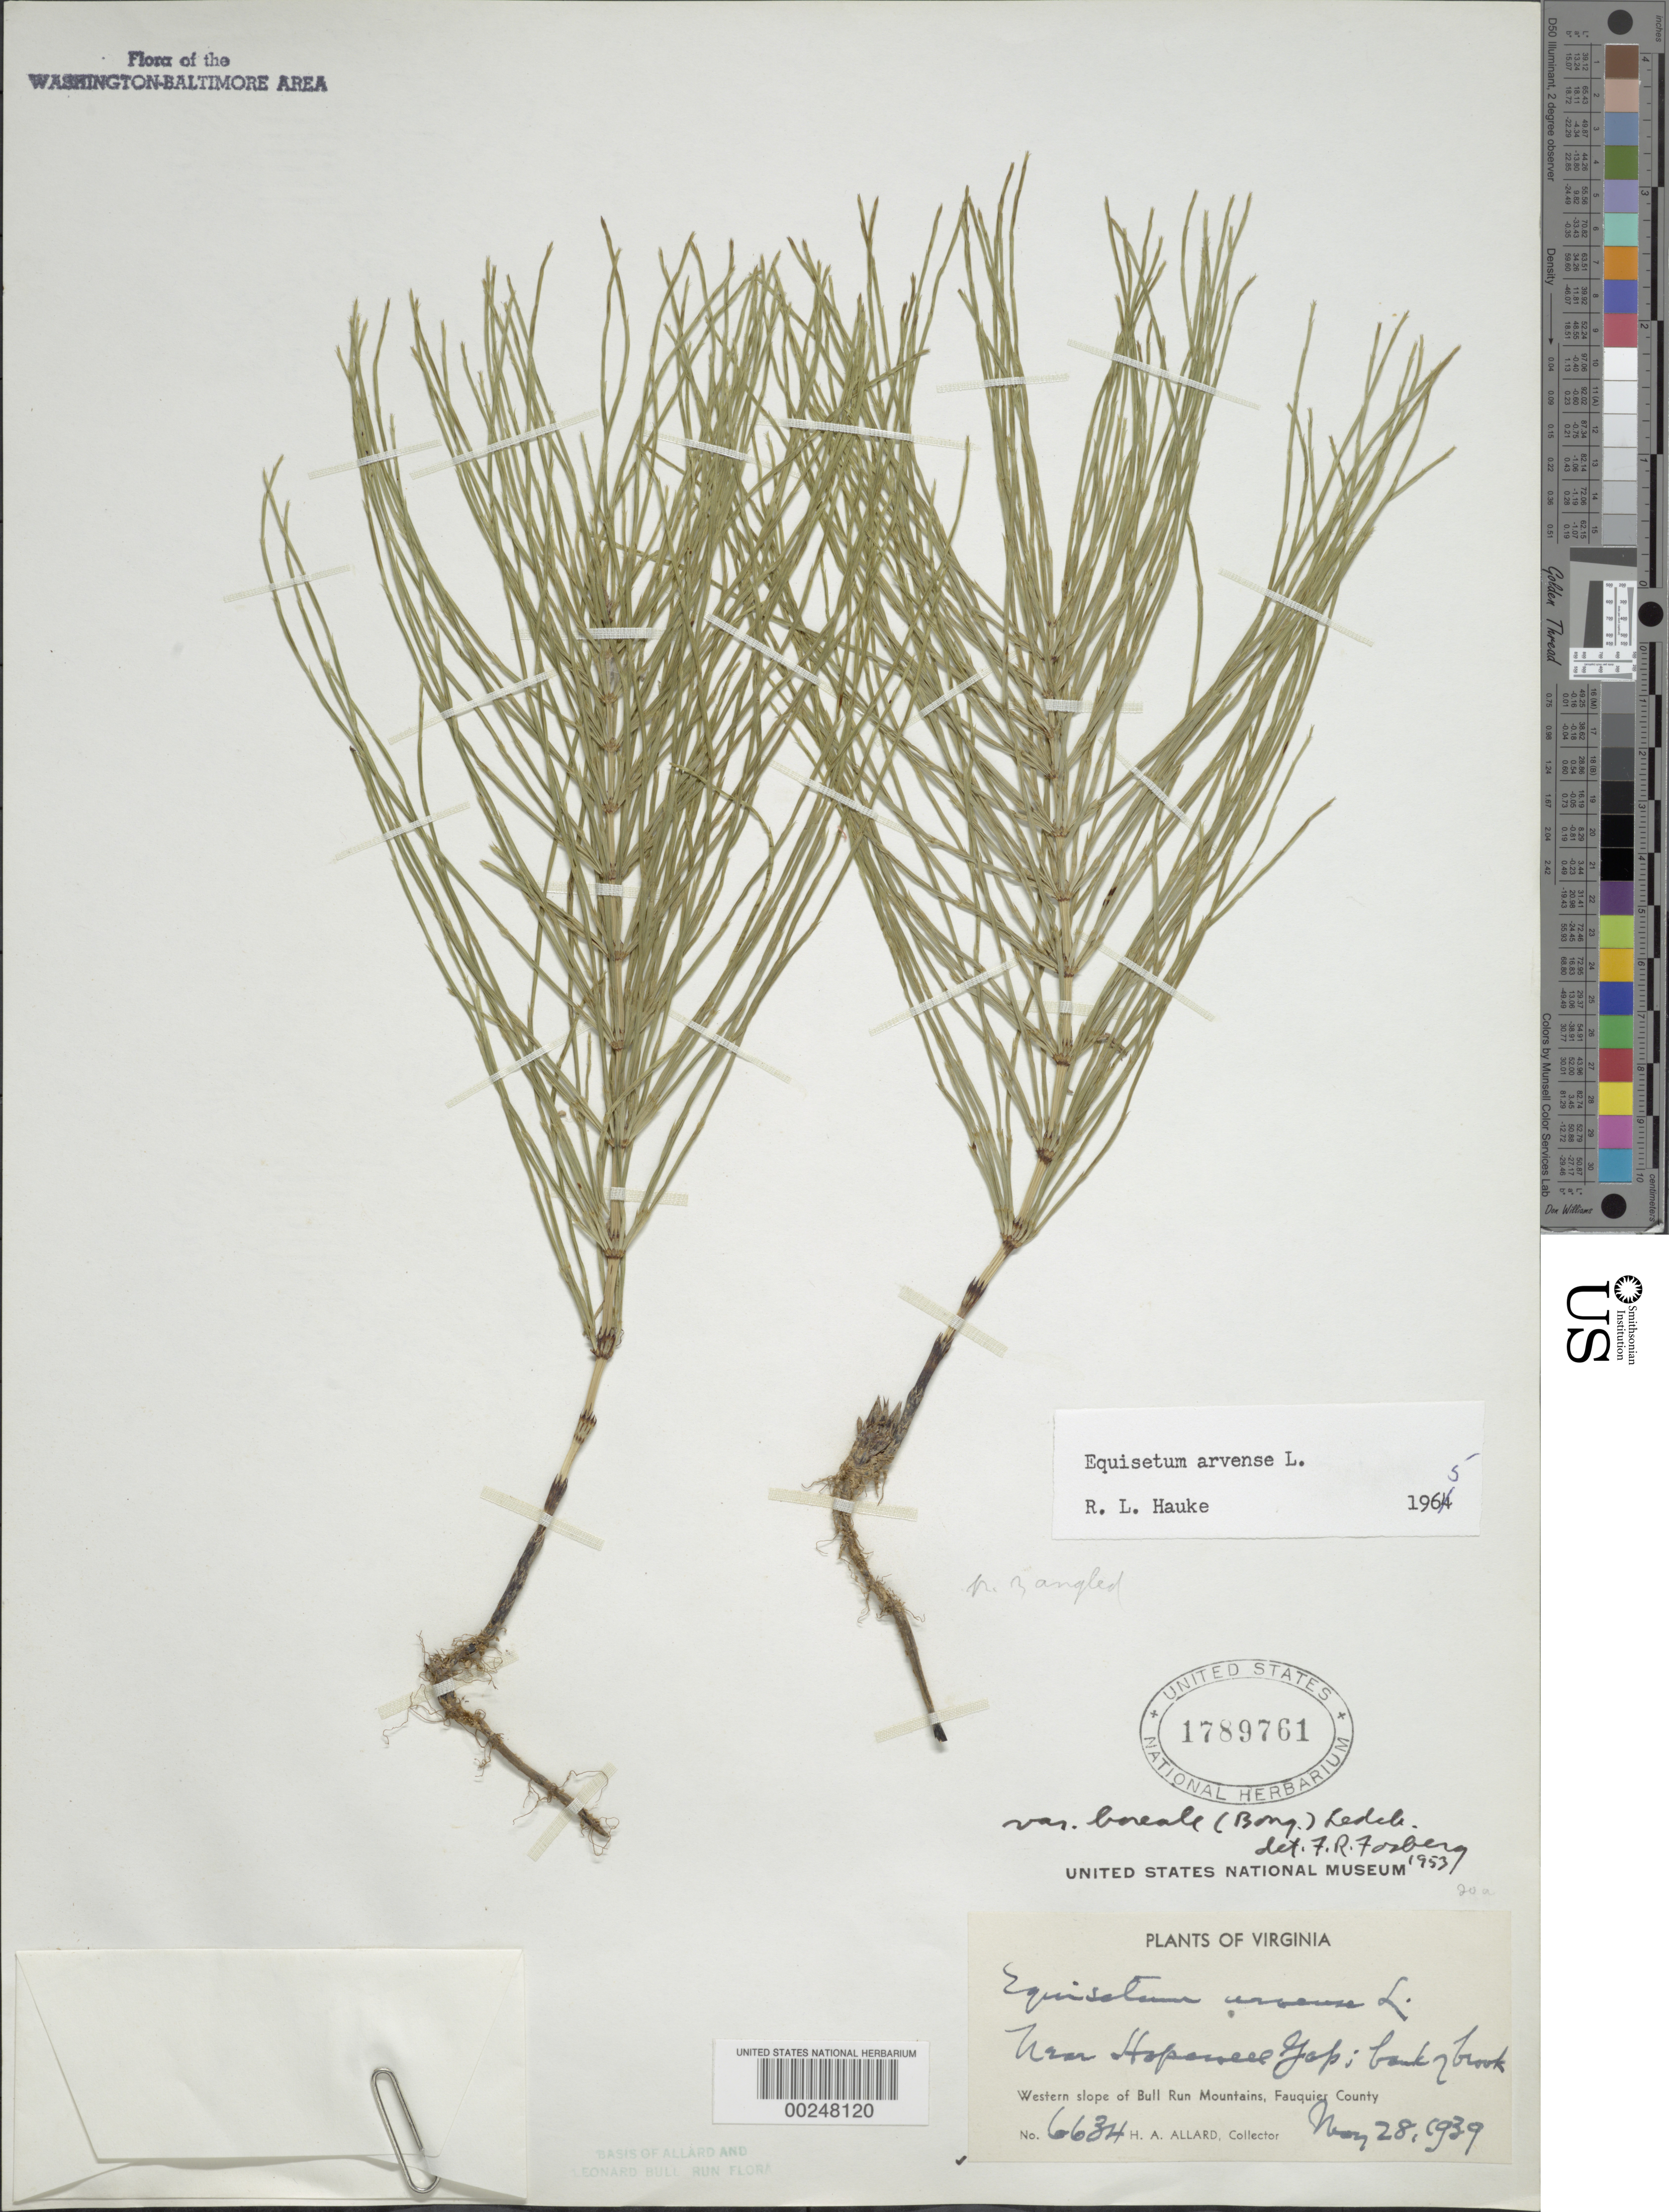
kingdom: Plantae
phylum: Tracheophyta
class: Polypodiopsida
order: Equisetales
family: Equisetaceae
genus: Equisetum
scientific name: Equisetum arvense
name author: L.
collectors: H. A. Allard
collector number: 6634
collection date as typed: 28 May 1939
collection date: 1939-05-28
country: United States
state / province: Virginia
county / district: Fauquier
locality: Near Hopewell Gap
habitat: Bank of brook, w slope of Bull Run Mountain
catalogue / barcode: US 1789761